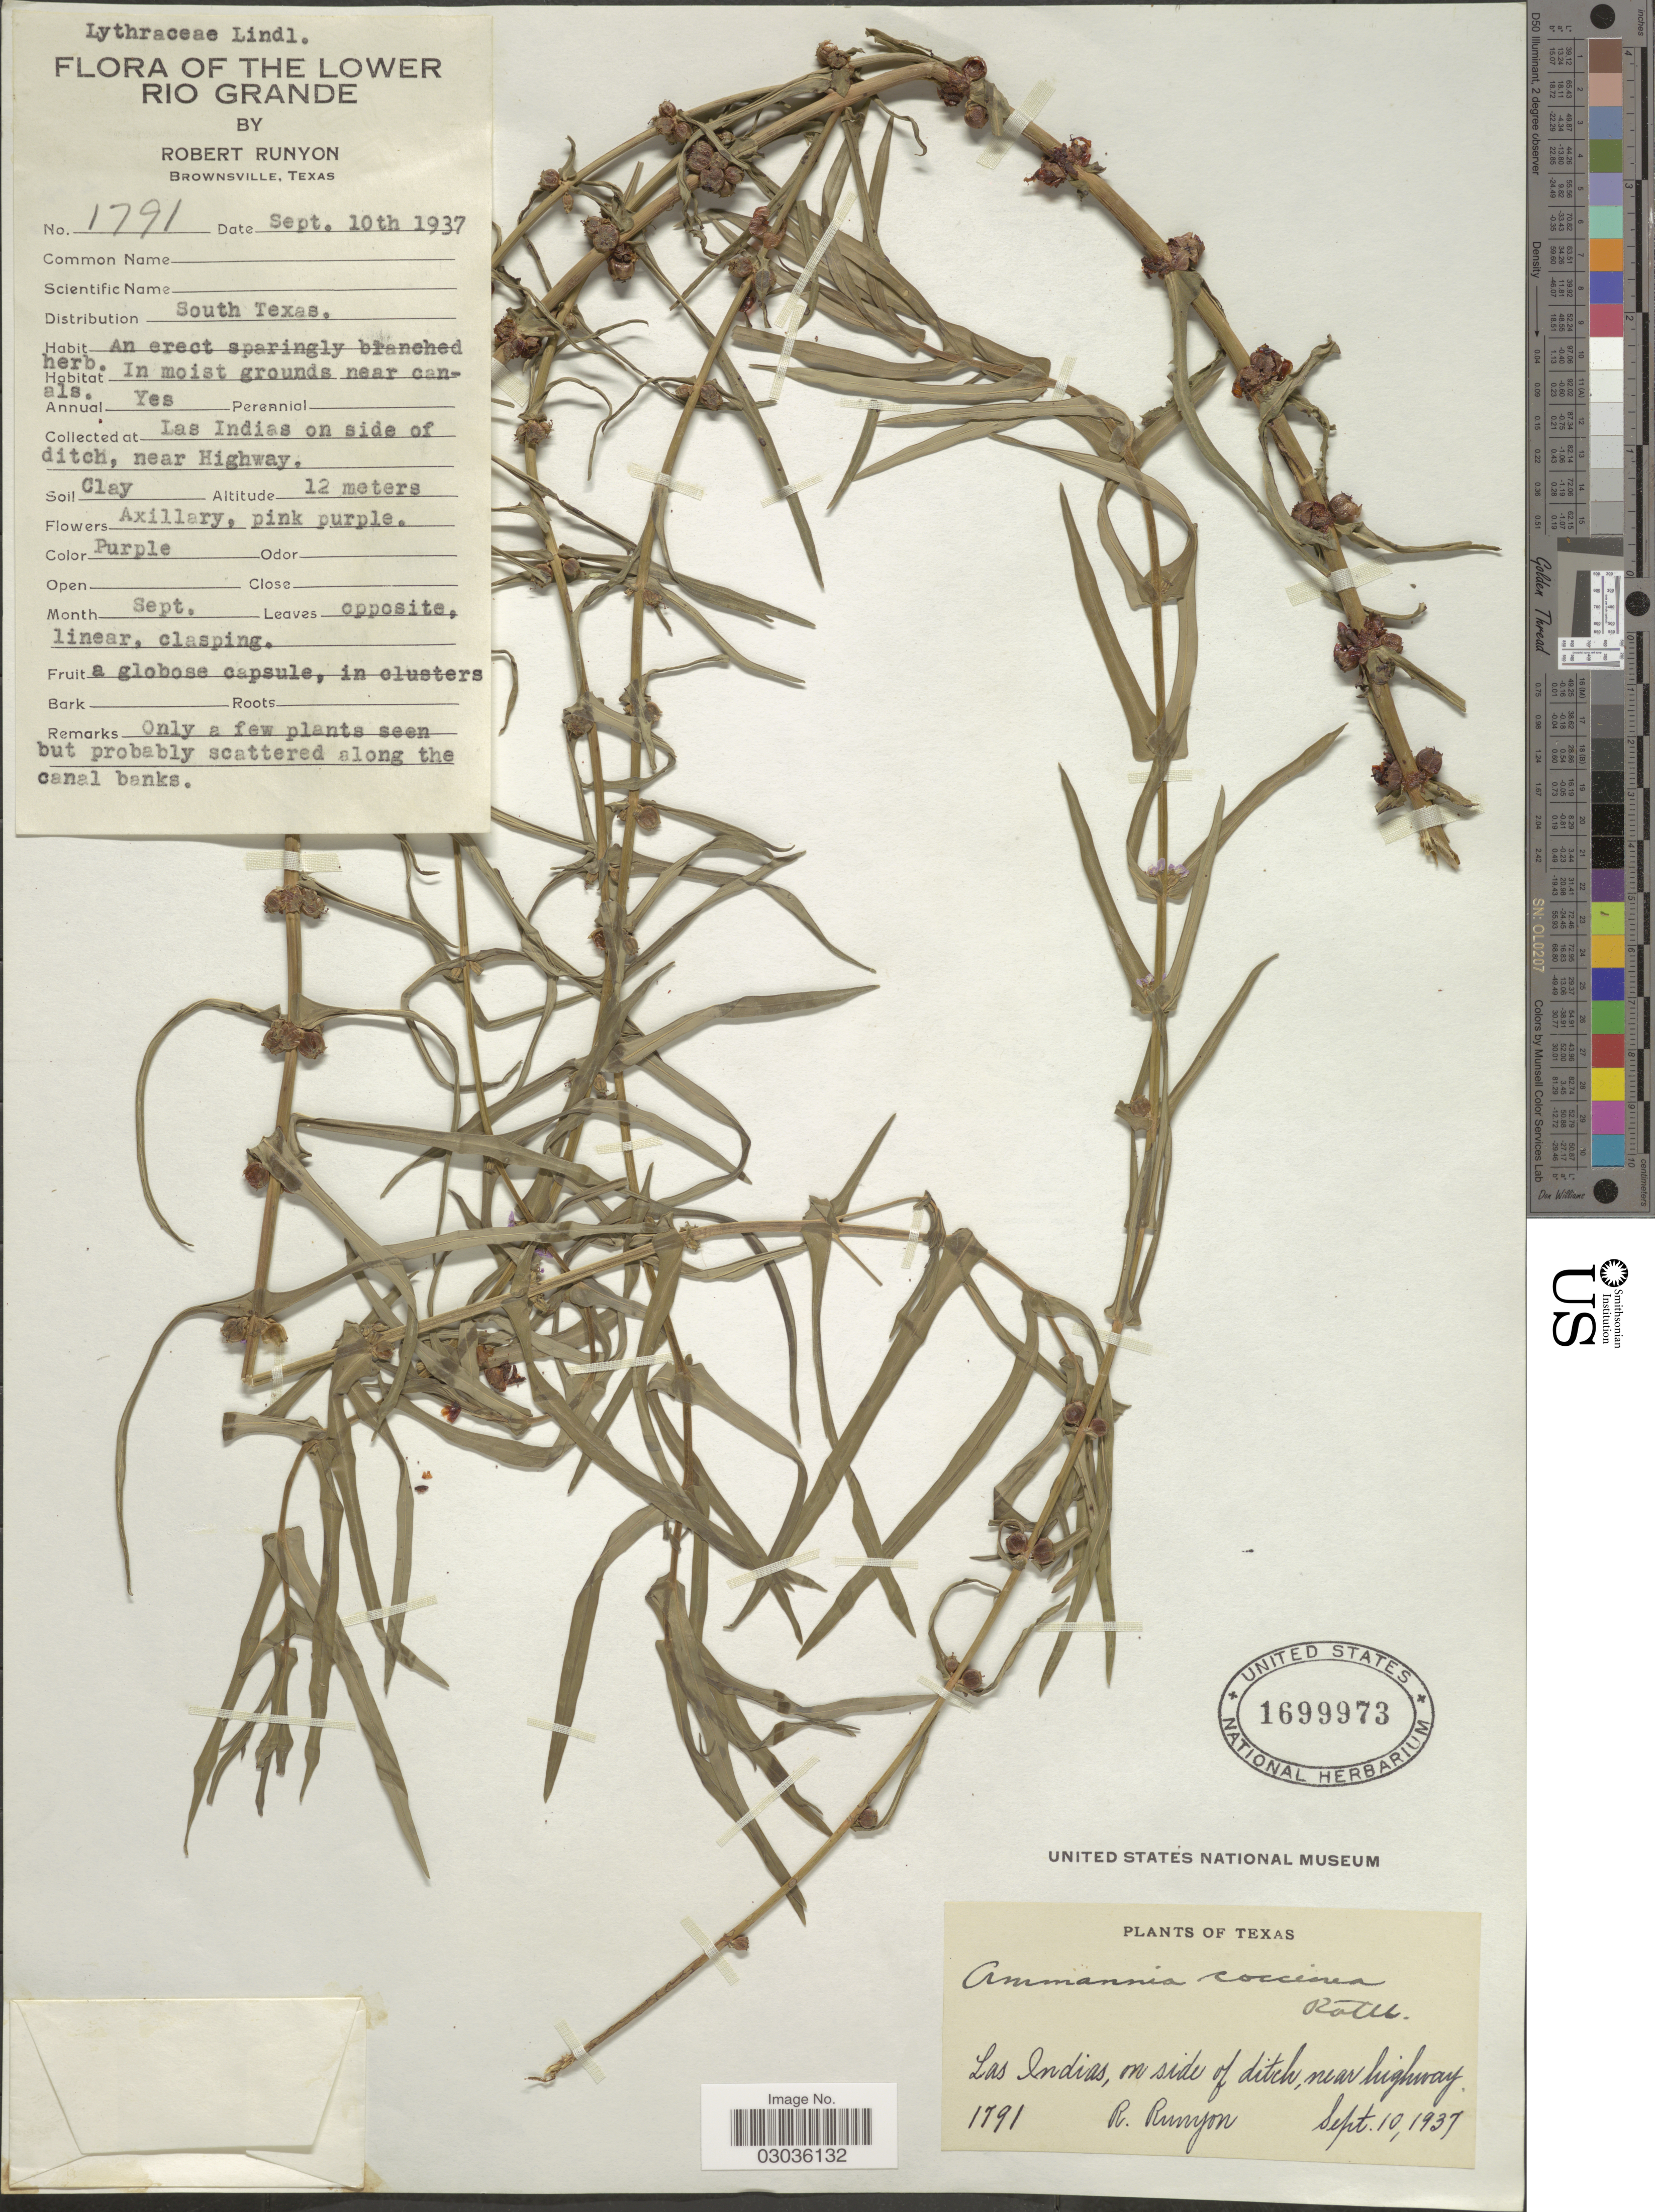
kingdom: Plantae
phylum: Tracheophyta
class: Magnoliopsida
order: Myrtales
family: Lythraceae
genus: Ammannia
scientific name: Ammannia coccinea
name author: Rottb.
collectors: R. Runyon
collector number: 1791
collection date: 1937-09-10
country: United States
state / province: Texas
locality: Las Indias, on side of ditch, near highway. The Lower Rio Grande.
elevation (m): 12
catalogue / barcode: US 1699973